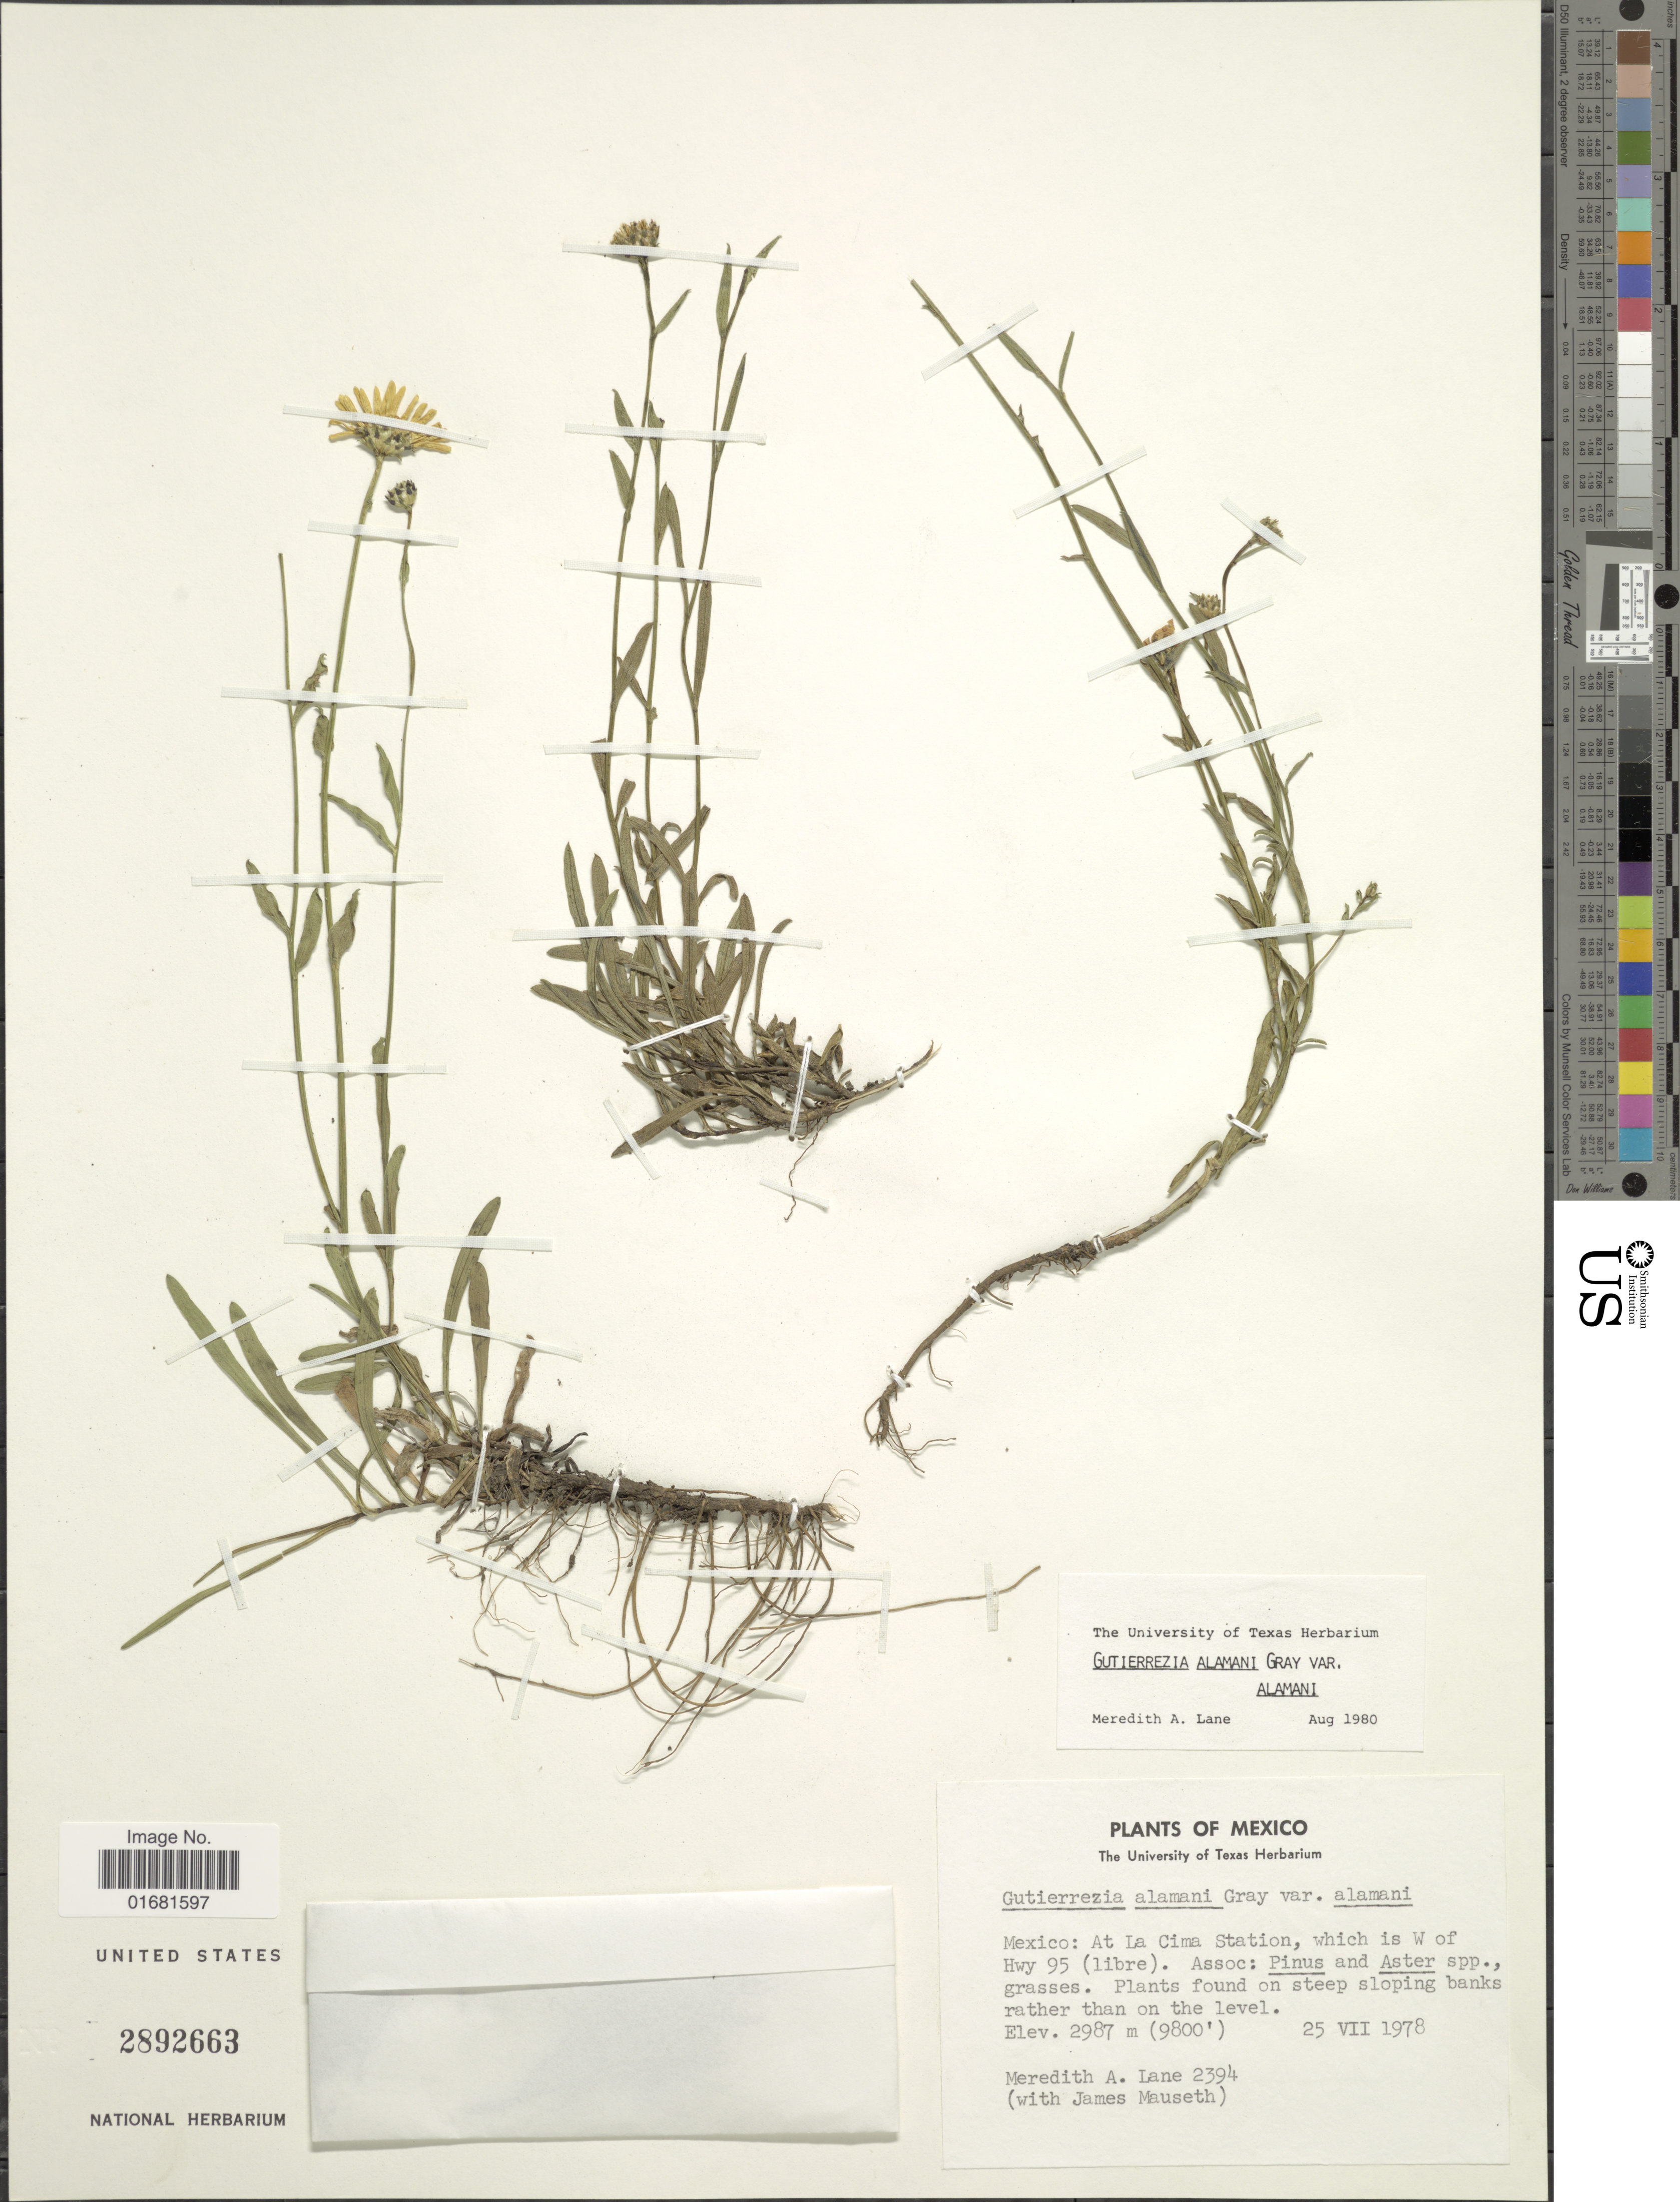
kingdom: Plantae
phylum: Tracheophyta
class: Magnoliopsida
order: Asterales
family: Asteraceae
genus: Gutierrezia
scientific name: Gutierrezia alamanii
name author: A. Gray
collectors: M. A. Lane & J. Mauseth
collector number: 2394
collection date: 1978-07-25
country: Mexico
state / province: México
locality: México: At La Cima Station, which is W of Hwy 95 (libre). steep sloping banks rather than on the level.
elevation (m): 2987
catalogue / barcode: US 2892663